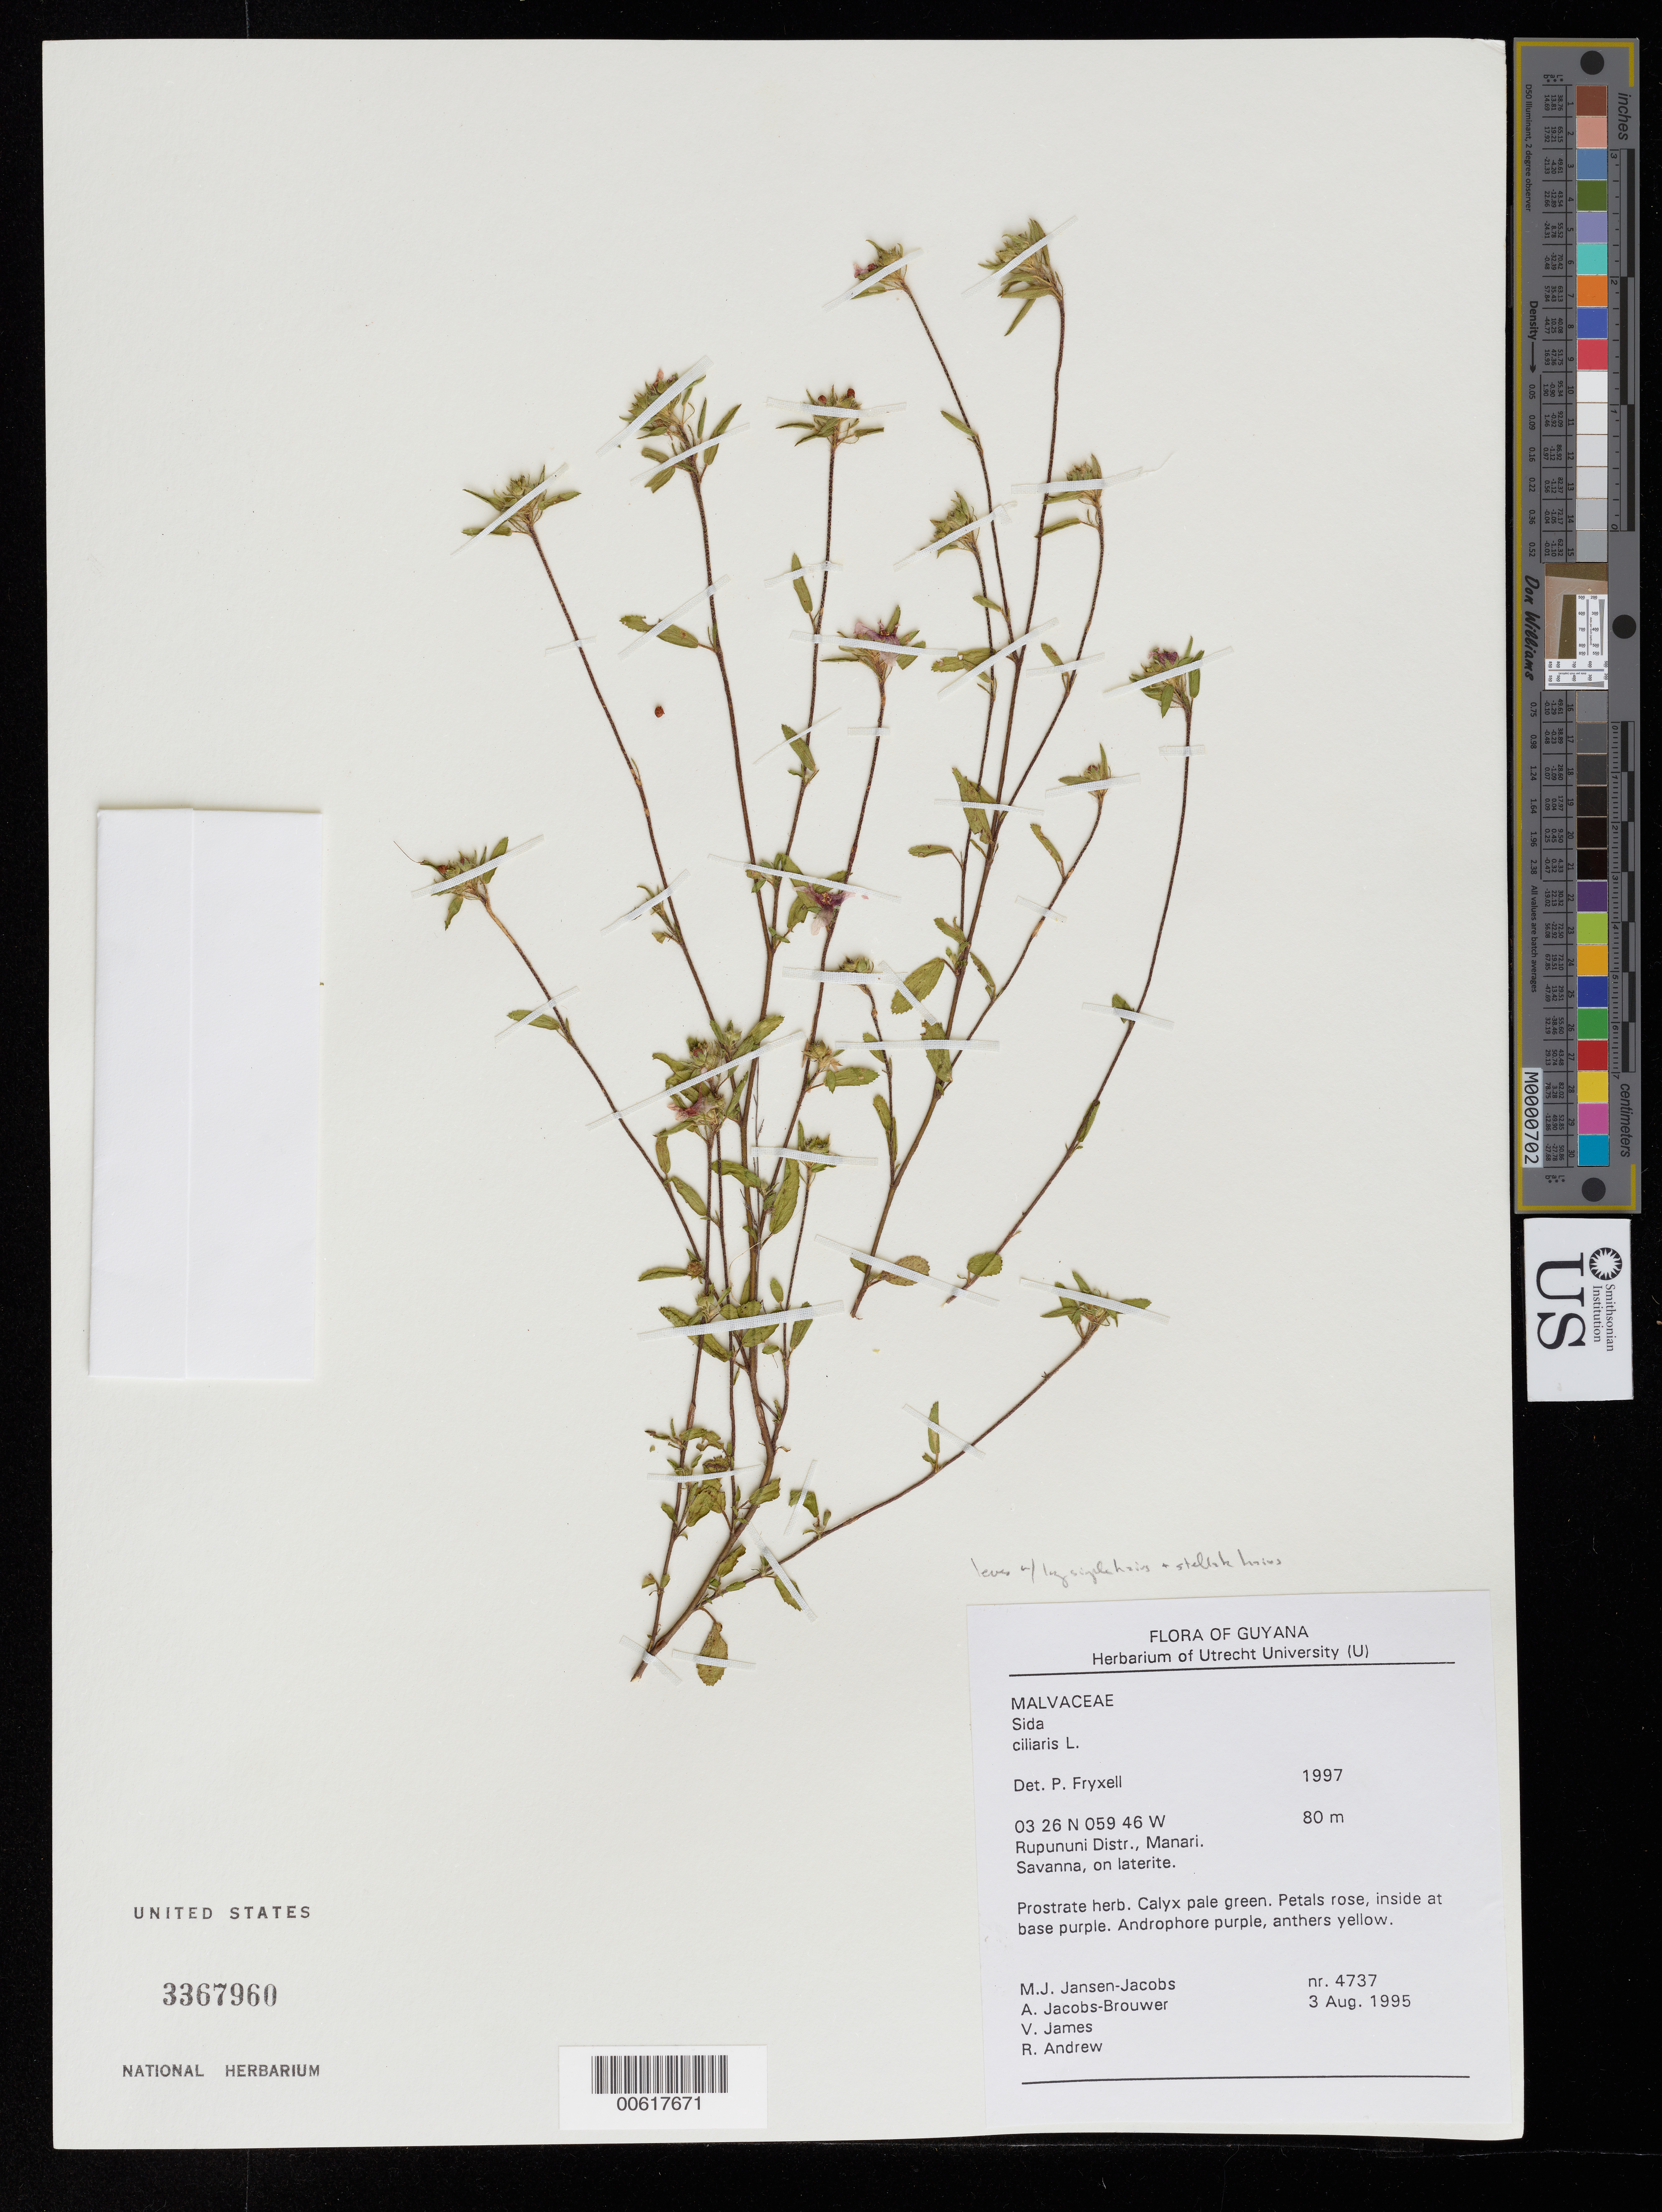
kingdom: Plantae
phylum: Tracheophyta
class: Magnoliopsida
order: Malvales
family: Malvaceae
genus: Sida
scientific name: Sida ciliaris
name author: L.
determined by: Fryxell, Paul A.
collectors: M. J. Jansen-Jacobs, A. Jacobs-Brouwer, V. James & R. Andrew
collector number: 4737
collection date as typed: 3-Aug-95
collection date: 1995-08-03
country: Guyana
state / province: U. Takutu-U. Essequibo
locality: Manari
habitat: Savanna on laterite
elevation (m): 80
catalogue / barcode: US 3367960